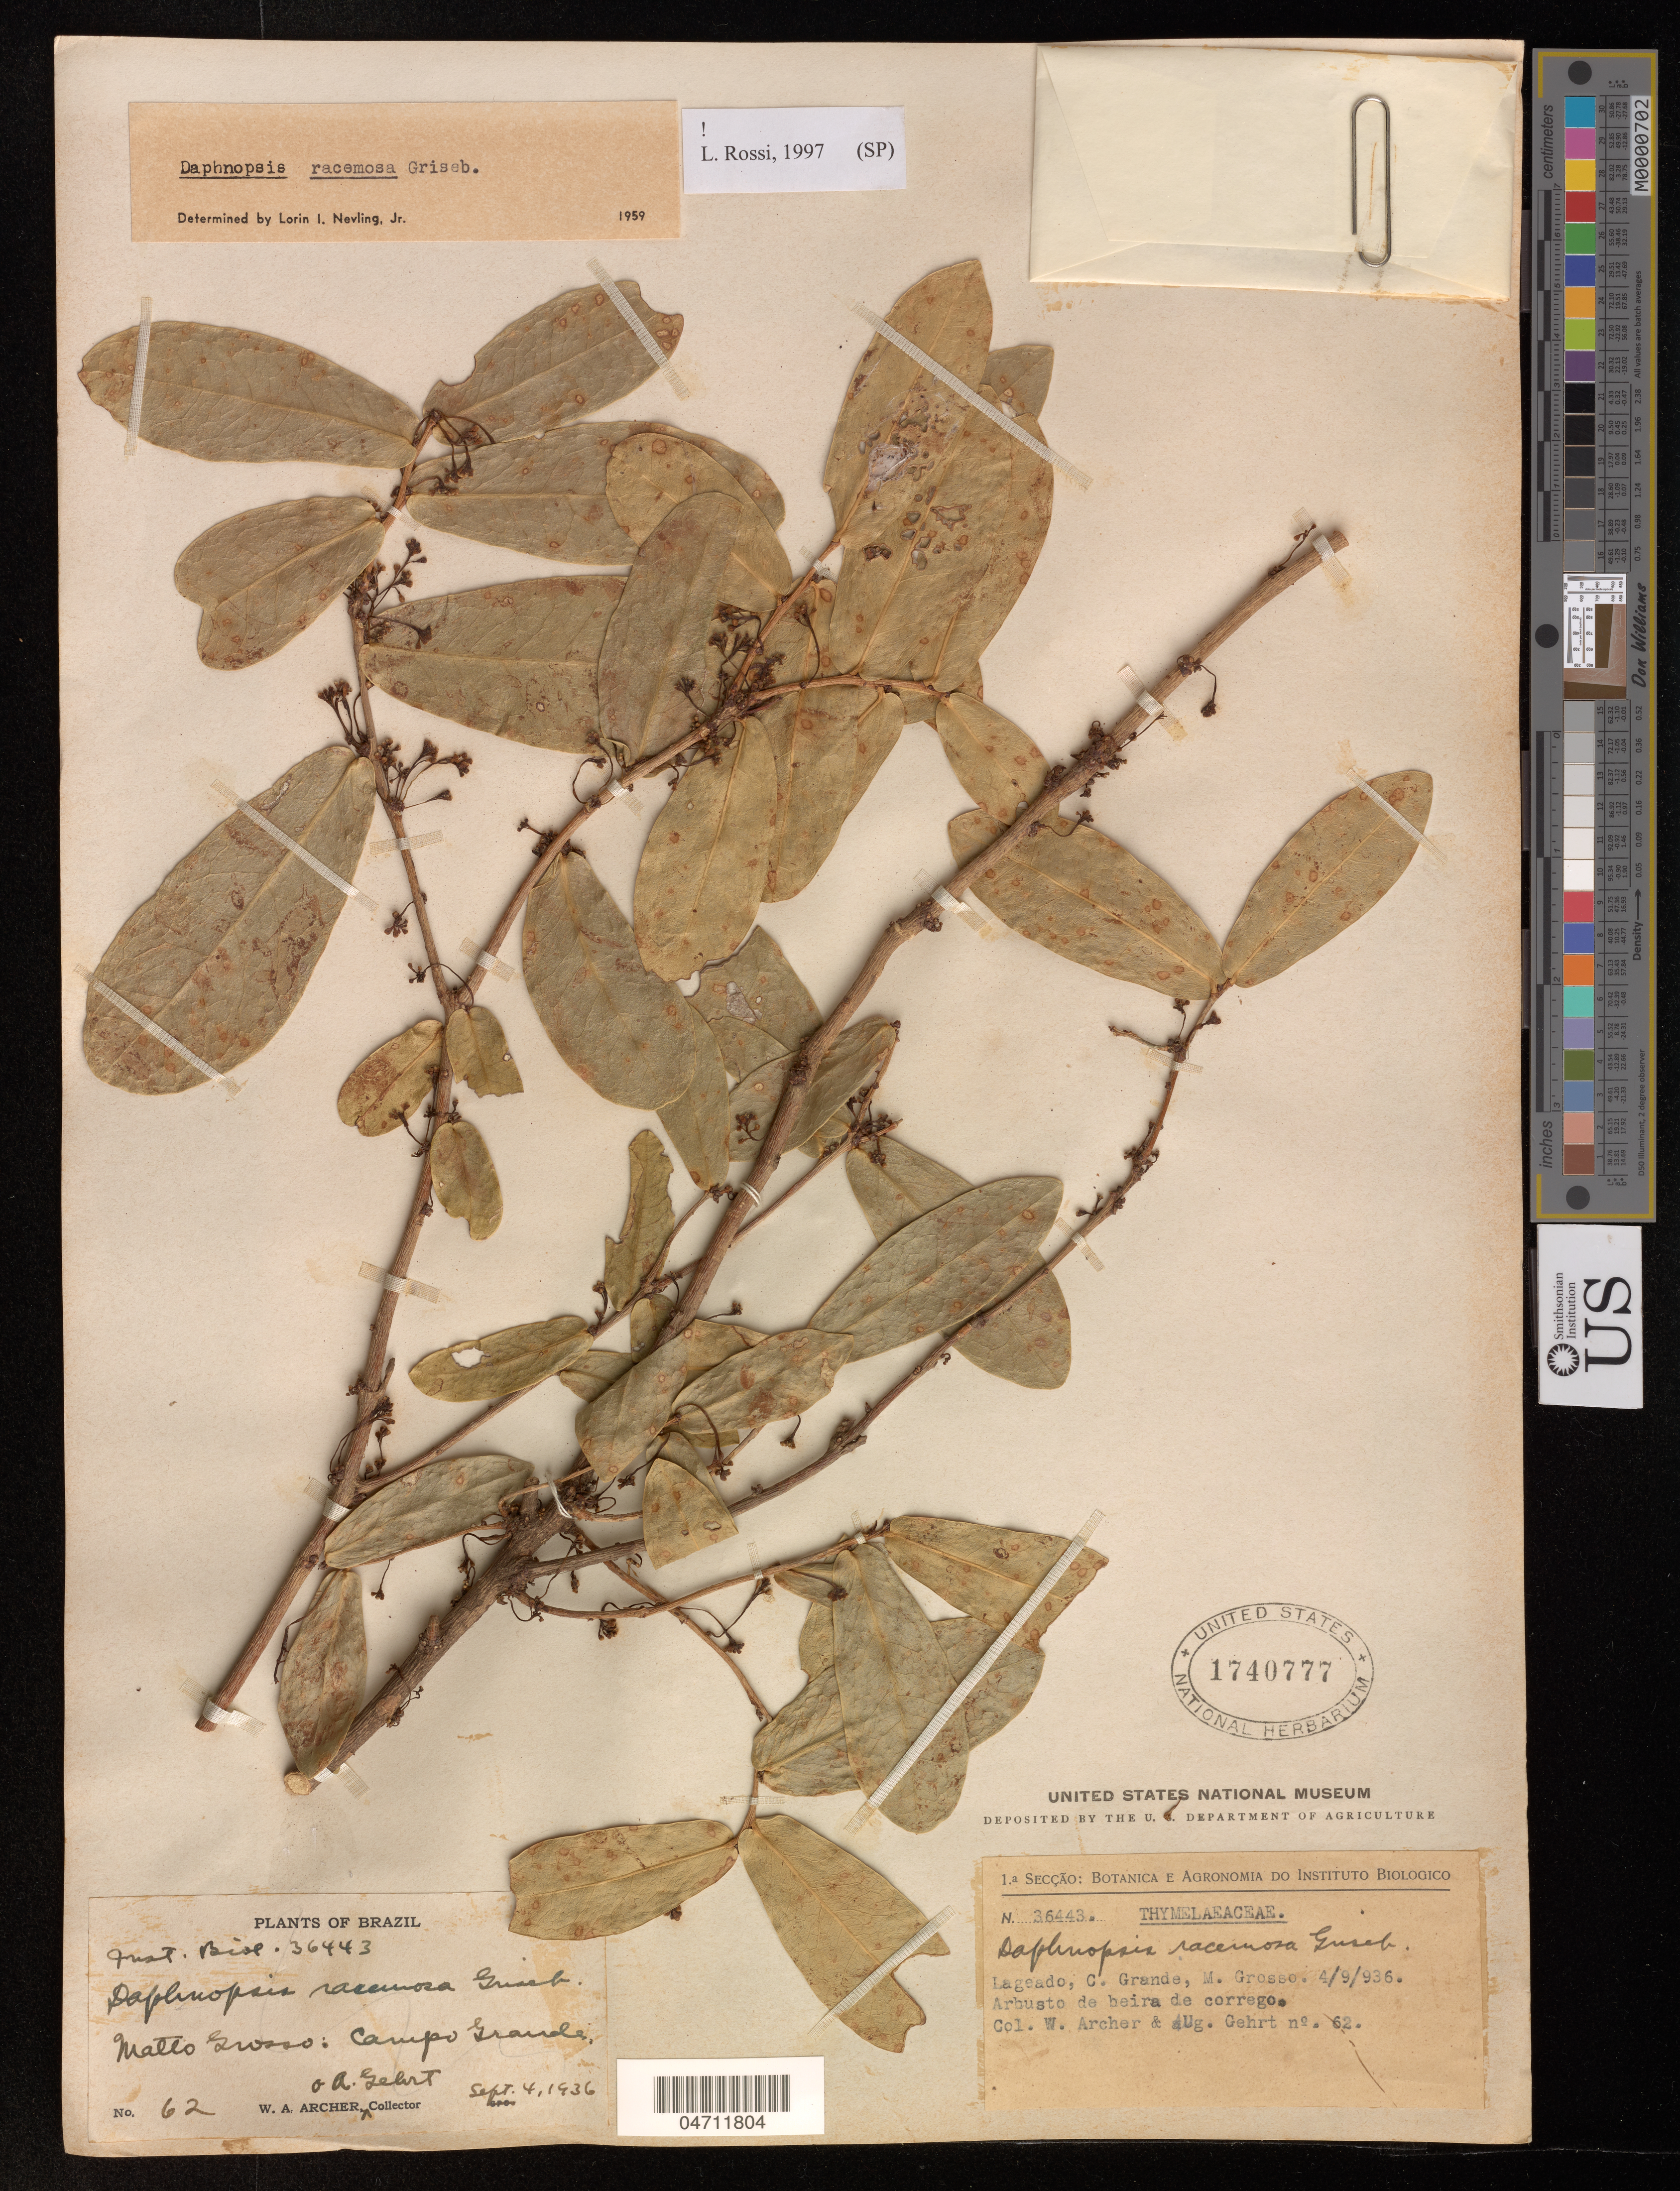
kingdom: Plantae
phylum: Tracheophyta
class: Magnoliopsida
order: Malvales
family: Thymelaeaceae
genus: Daphnopsis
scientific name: Daphnopsis racemosa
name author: Griseb.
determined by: Rossi, L.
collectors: W. A. Archer & A. Gehrt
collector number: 62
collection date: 1936-09-04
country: Brazil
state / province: Mato Grosso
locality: Lagoinha, Campo Grande.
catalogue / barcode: US 1740777